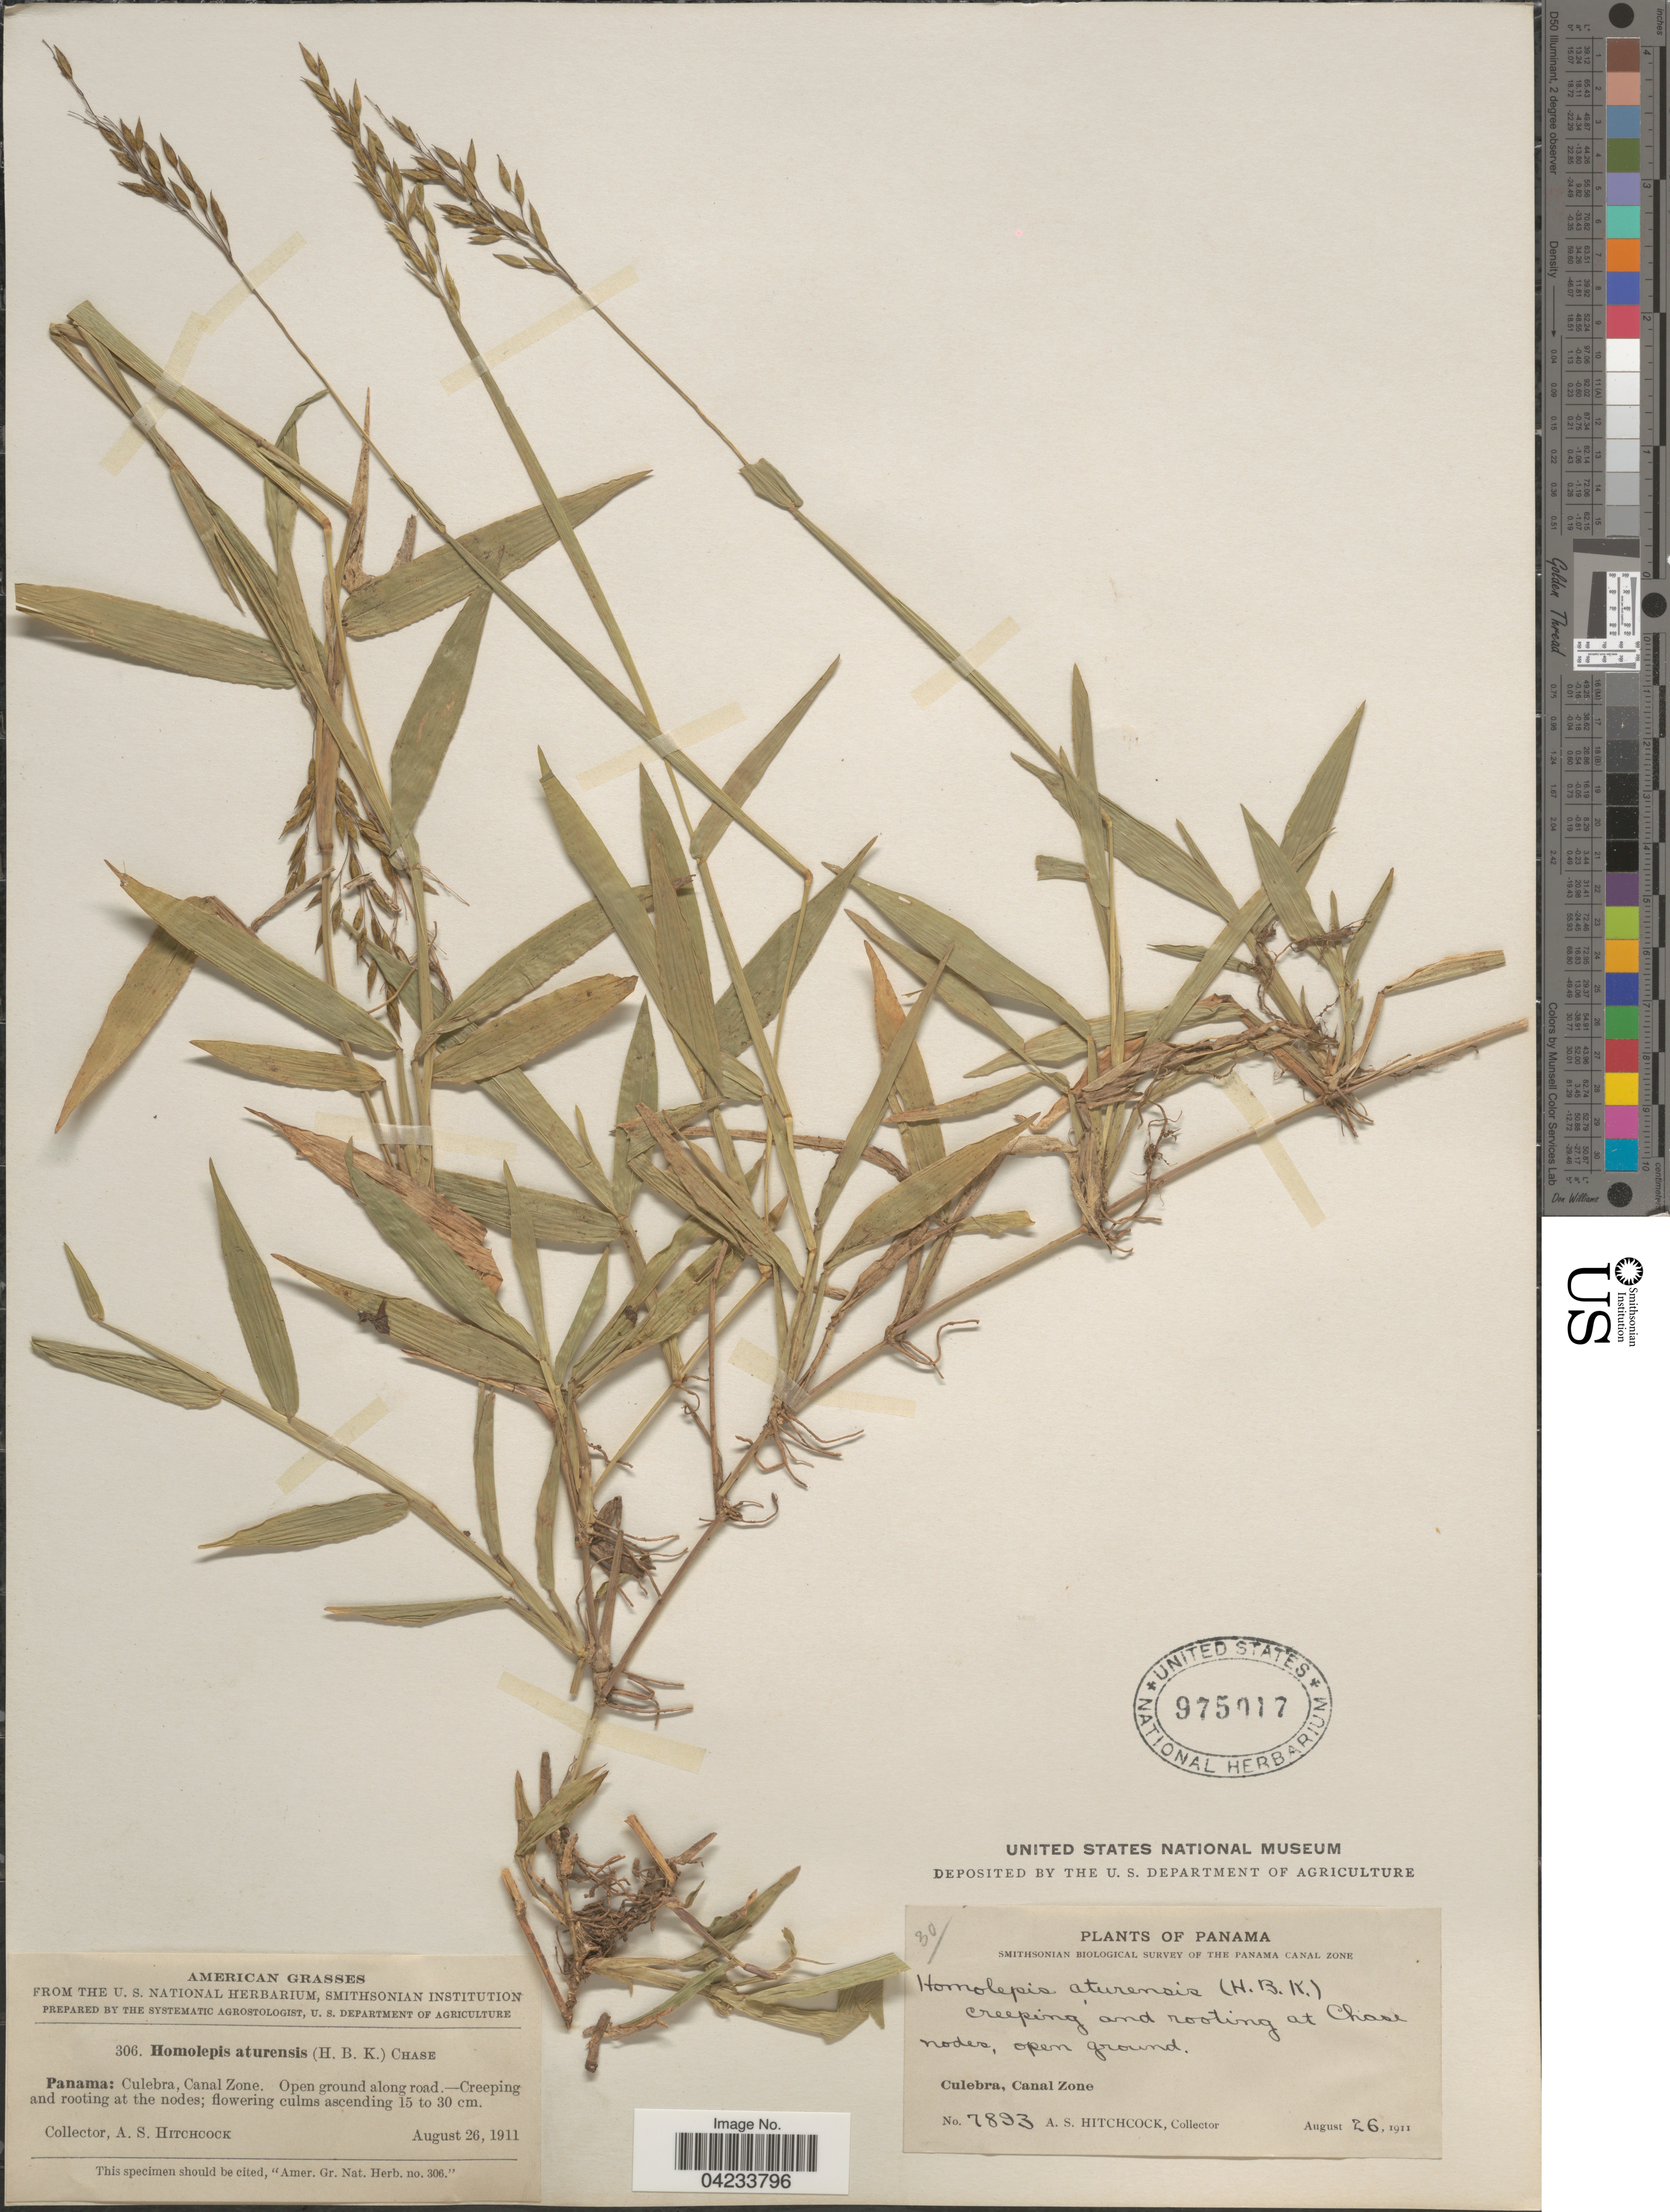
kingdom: Plantae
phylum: Tracheophyta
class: Liliopsida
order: Poales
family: Poaceae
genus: Homolepis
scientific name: Homolepis aturensis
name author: (Kunth) Chase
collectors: A. S. Hitchcock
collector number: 7893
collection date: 1911-08-26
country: Panama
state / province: Colón / Panamá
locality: Smithsonian Biological Survey of the Panama Canal Zone. Culebra, Canal Zone. Open ground along road.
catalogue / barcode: US 975017